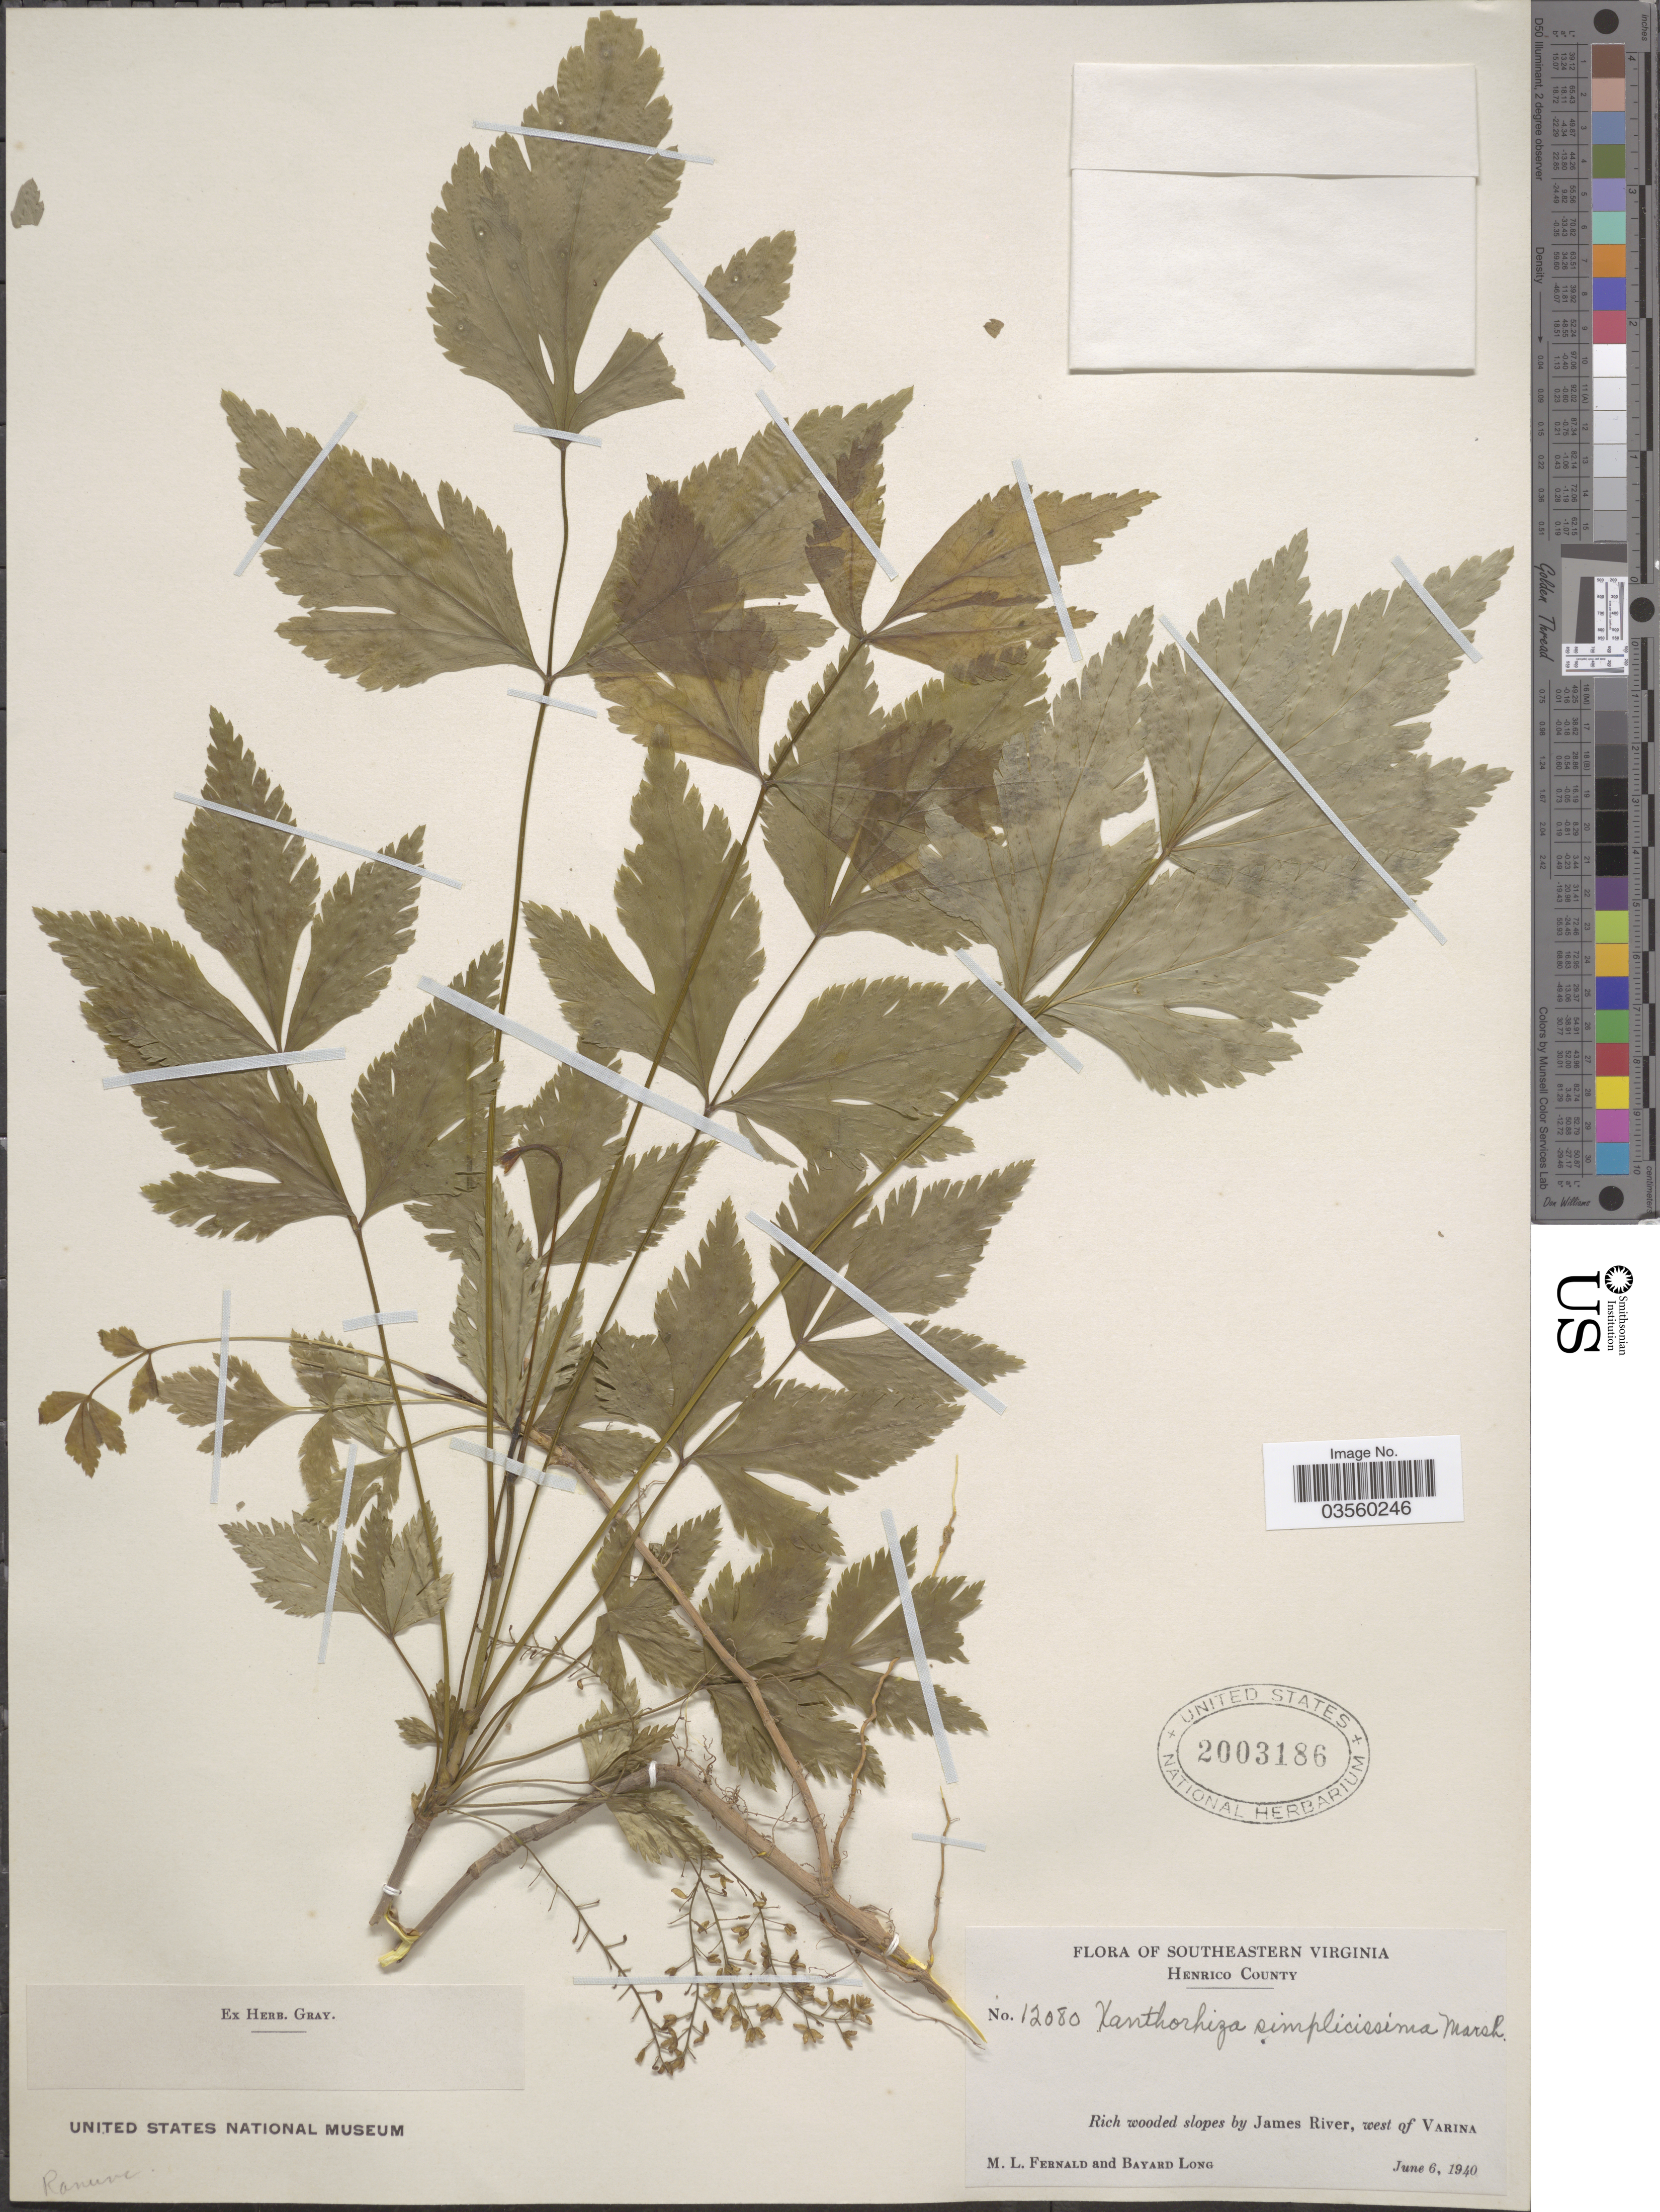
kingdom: Plantae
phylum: Tracheophyta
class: Magnoliopsida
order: Ranunculales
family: Ranunculaceae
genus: Xanthorhiza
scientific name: Xanthorhiza simplicissima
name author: Marshall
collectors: M. L. Fernald & B. Long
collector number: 12080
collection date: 1940-06-06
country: United States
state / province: Virginia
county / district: Henrico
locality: Southeastern Virginia. Henrico County. By James River, west of Varina.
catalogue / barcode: US 2003186